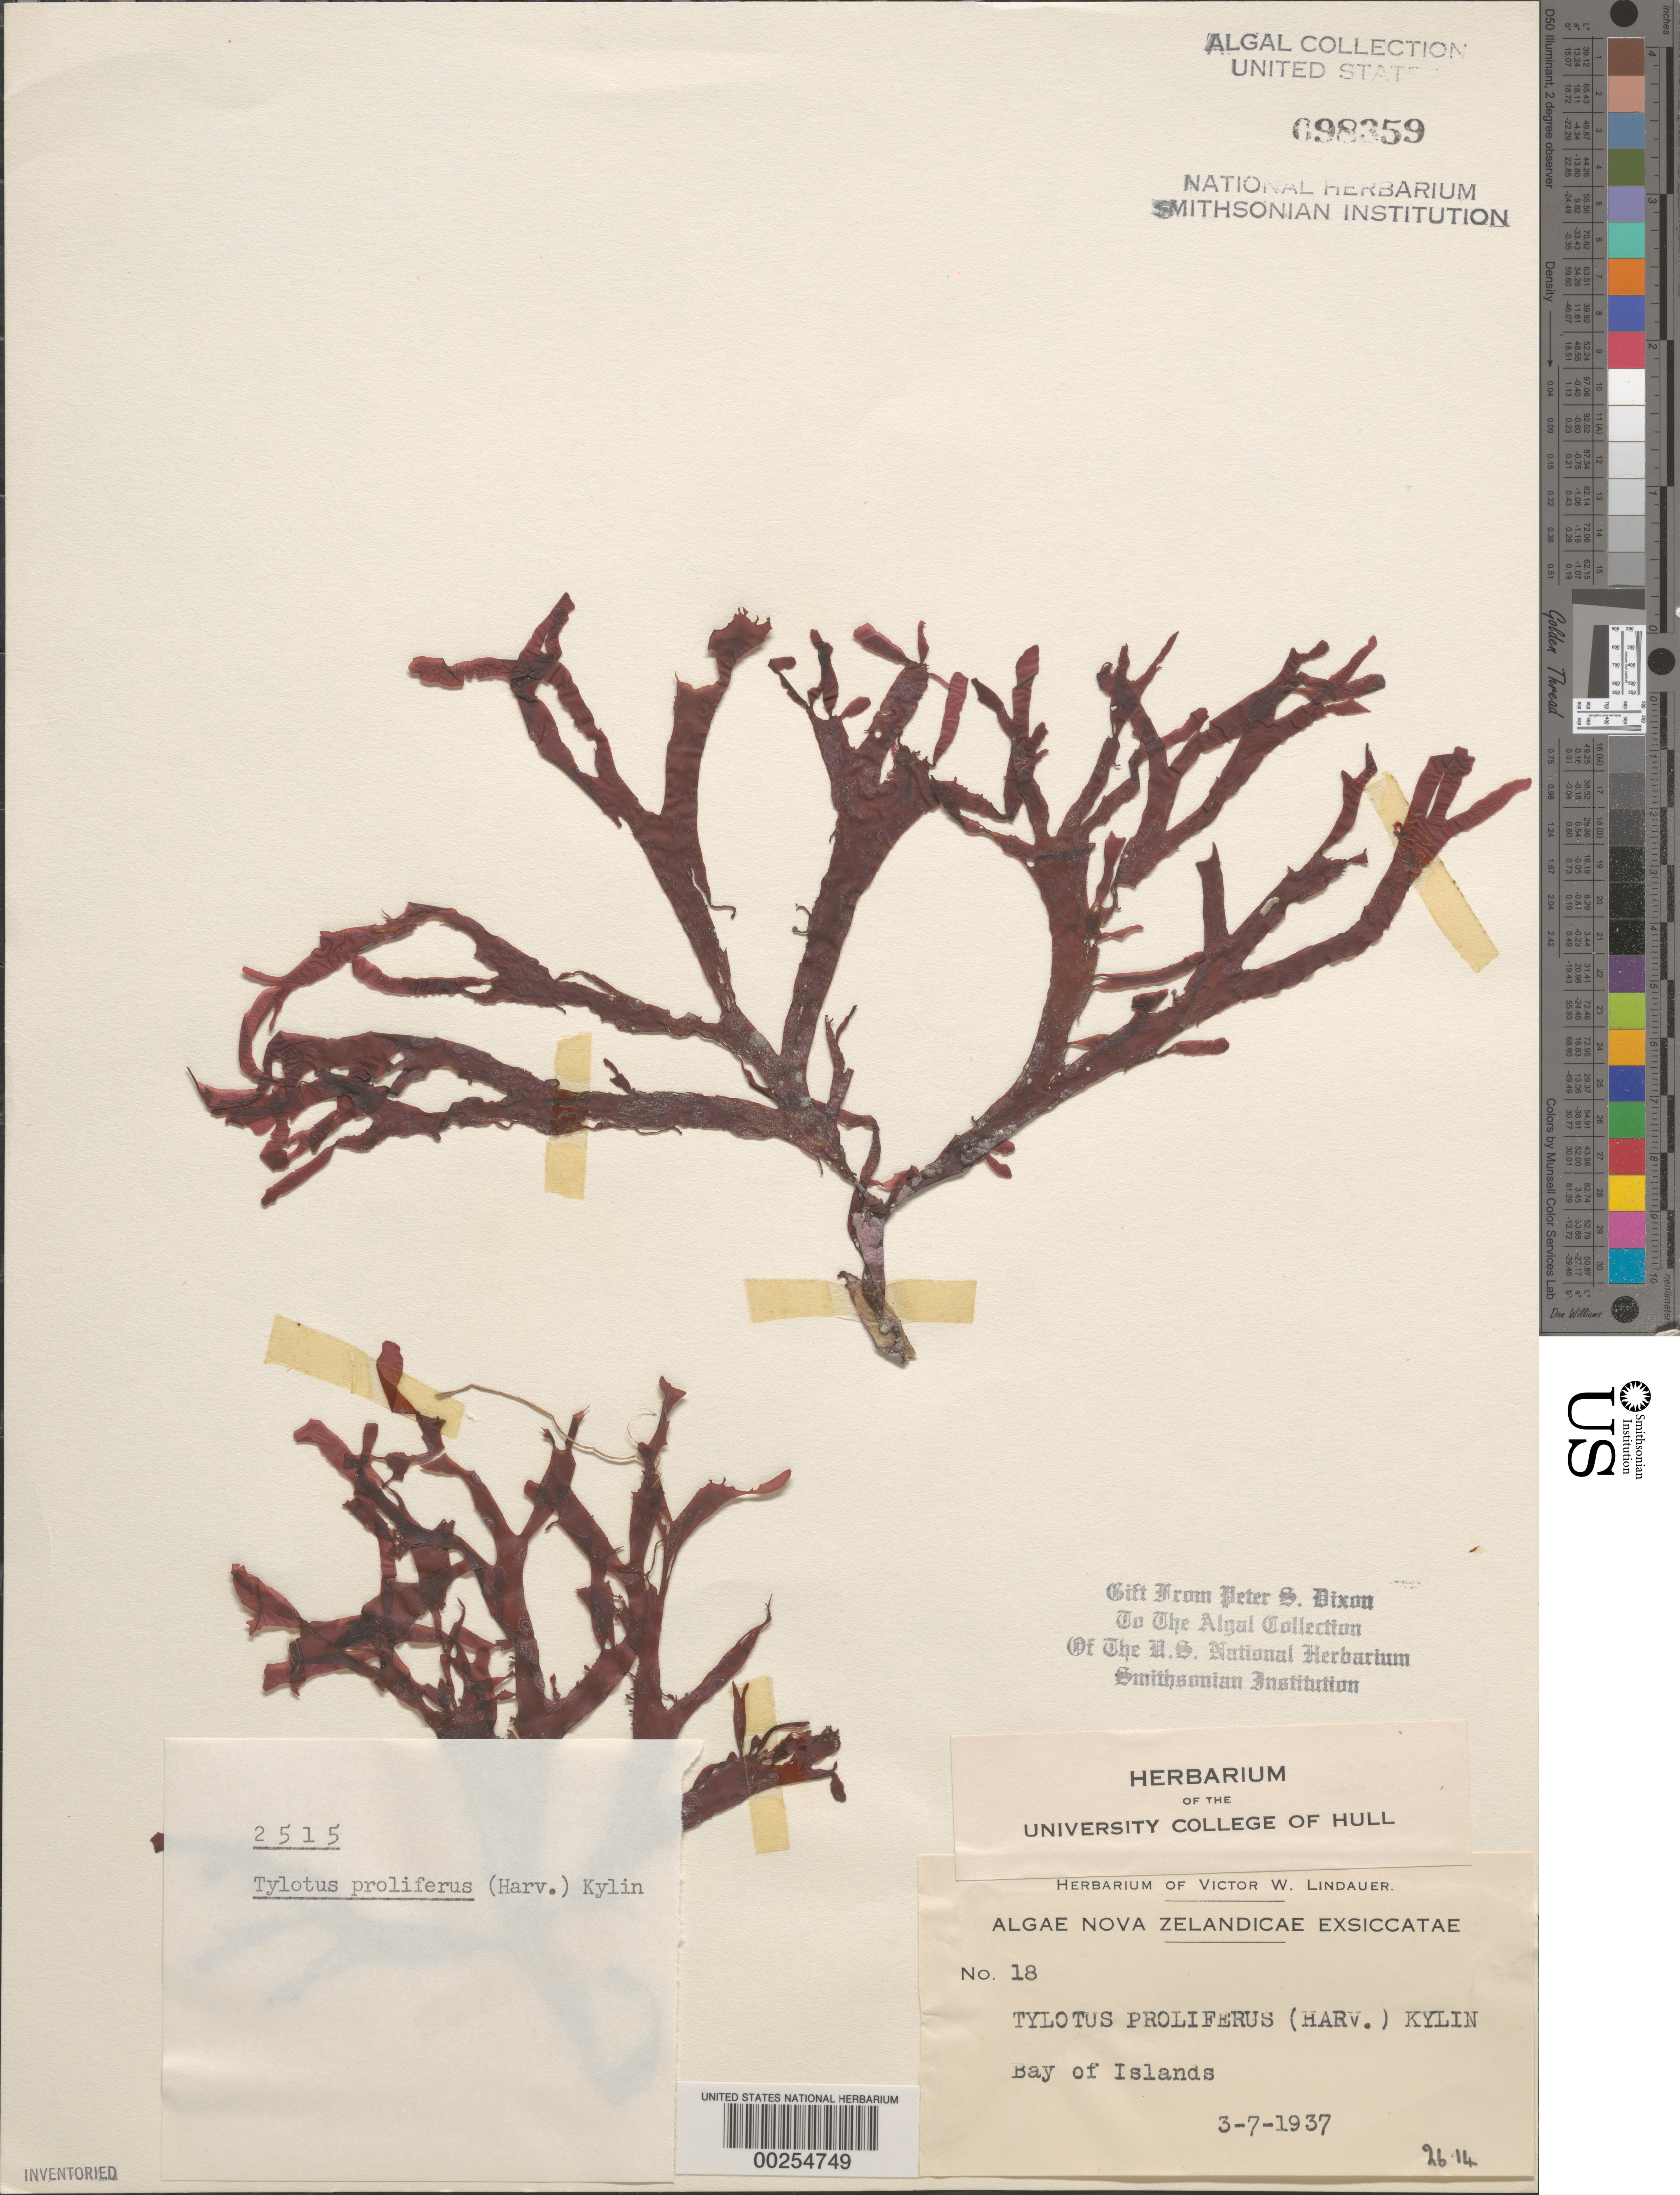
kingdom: Plantae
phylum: Rhodophyta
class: Florideophyceae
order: Gracilariales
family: Gracilariaceae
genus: Gracilaria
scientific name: Gracilaria truncata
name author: G.T.Kraft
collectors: V. Lindauer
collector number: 18 & PSD 2515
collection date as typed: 03 Jul 1937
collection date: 1937-07-03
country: New Zealand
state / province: Northland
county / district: Far North District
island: North Island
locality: Bay of Islands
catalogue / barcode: US 98359